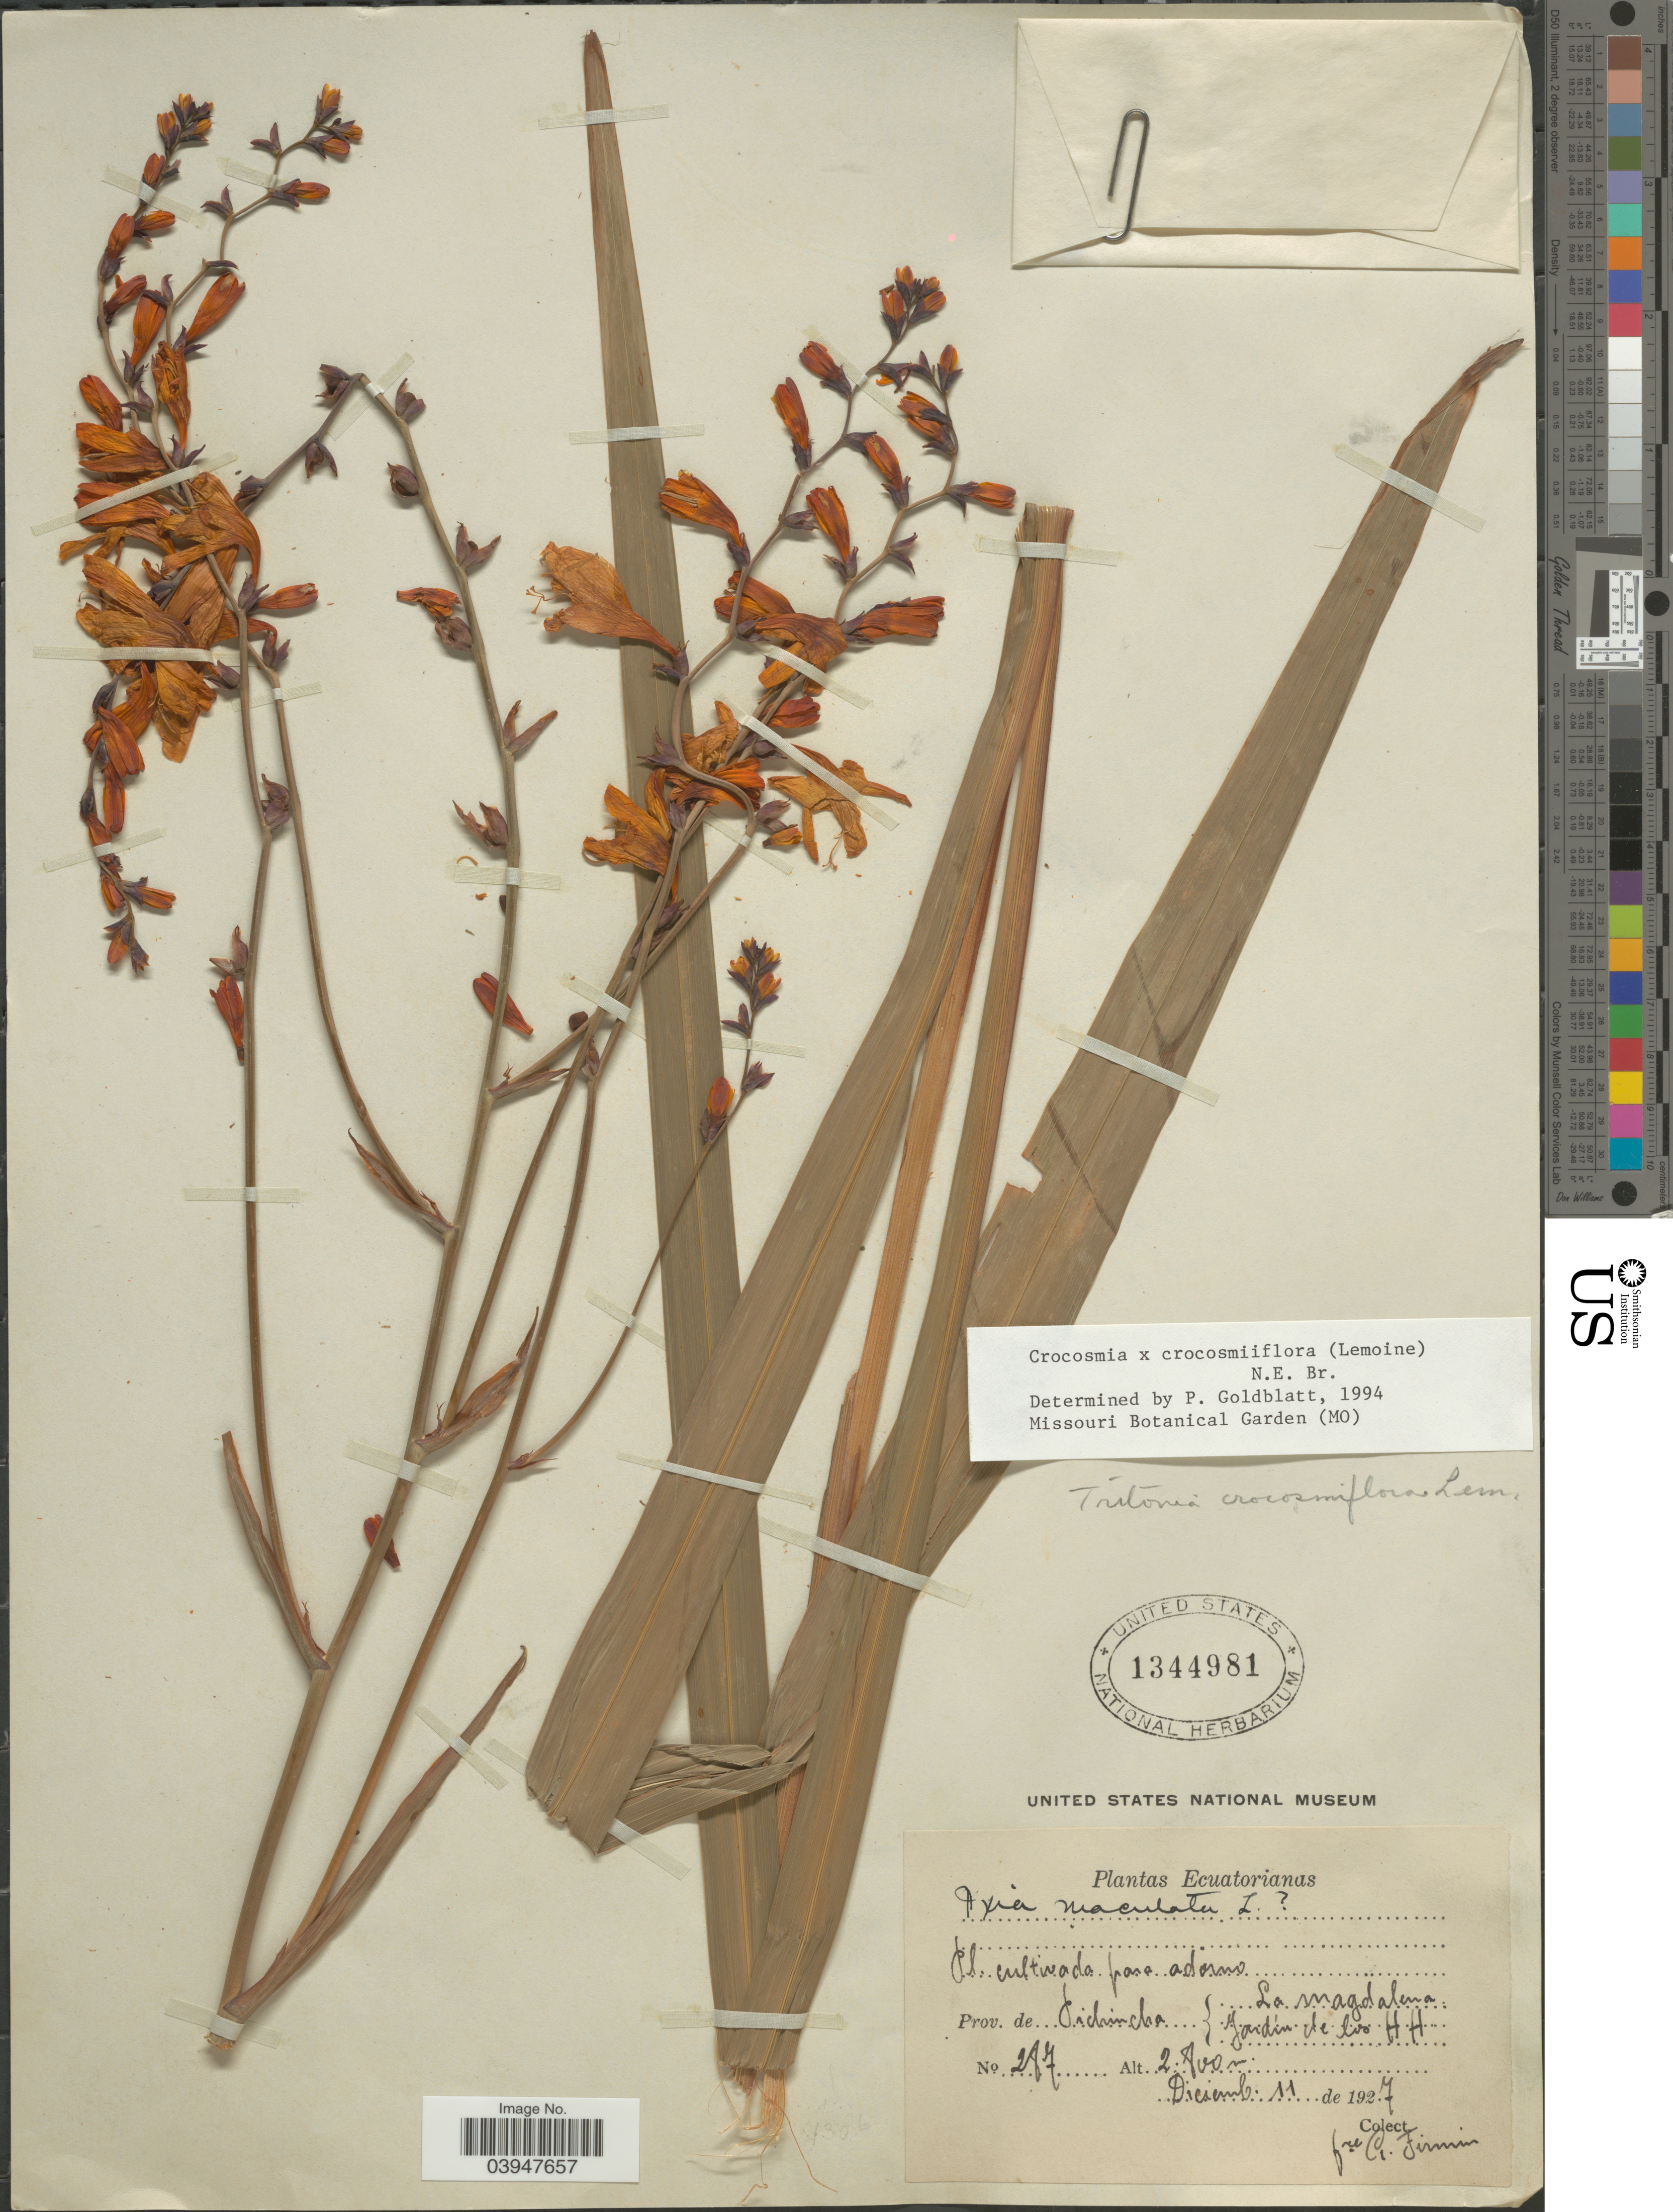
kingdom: Plantae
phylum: Tracheophyta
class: Liliopsida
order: Asparagales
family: Iridaceae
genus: Crocosmia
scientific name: Crocosmia x crocosmiiflora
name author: (Lemoine) N.E. Br.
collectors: F. Firmin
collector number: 287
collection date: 1927-12-11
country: Ecuador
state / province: Pichincha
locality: La Magdalena. Jardín de los H. H.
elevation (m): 2800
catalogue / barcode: US 1344981